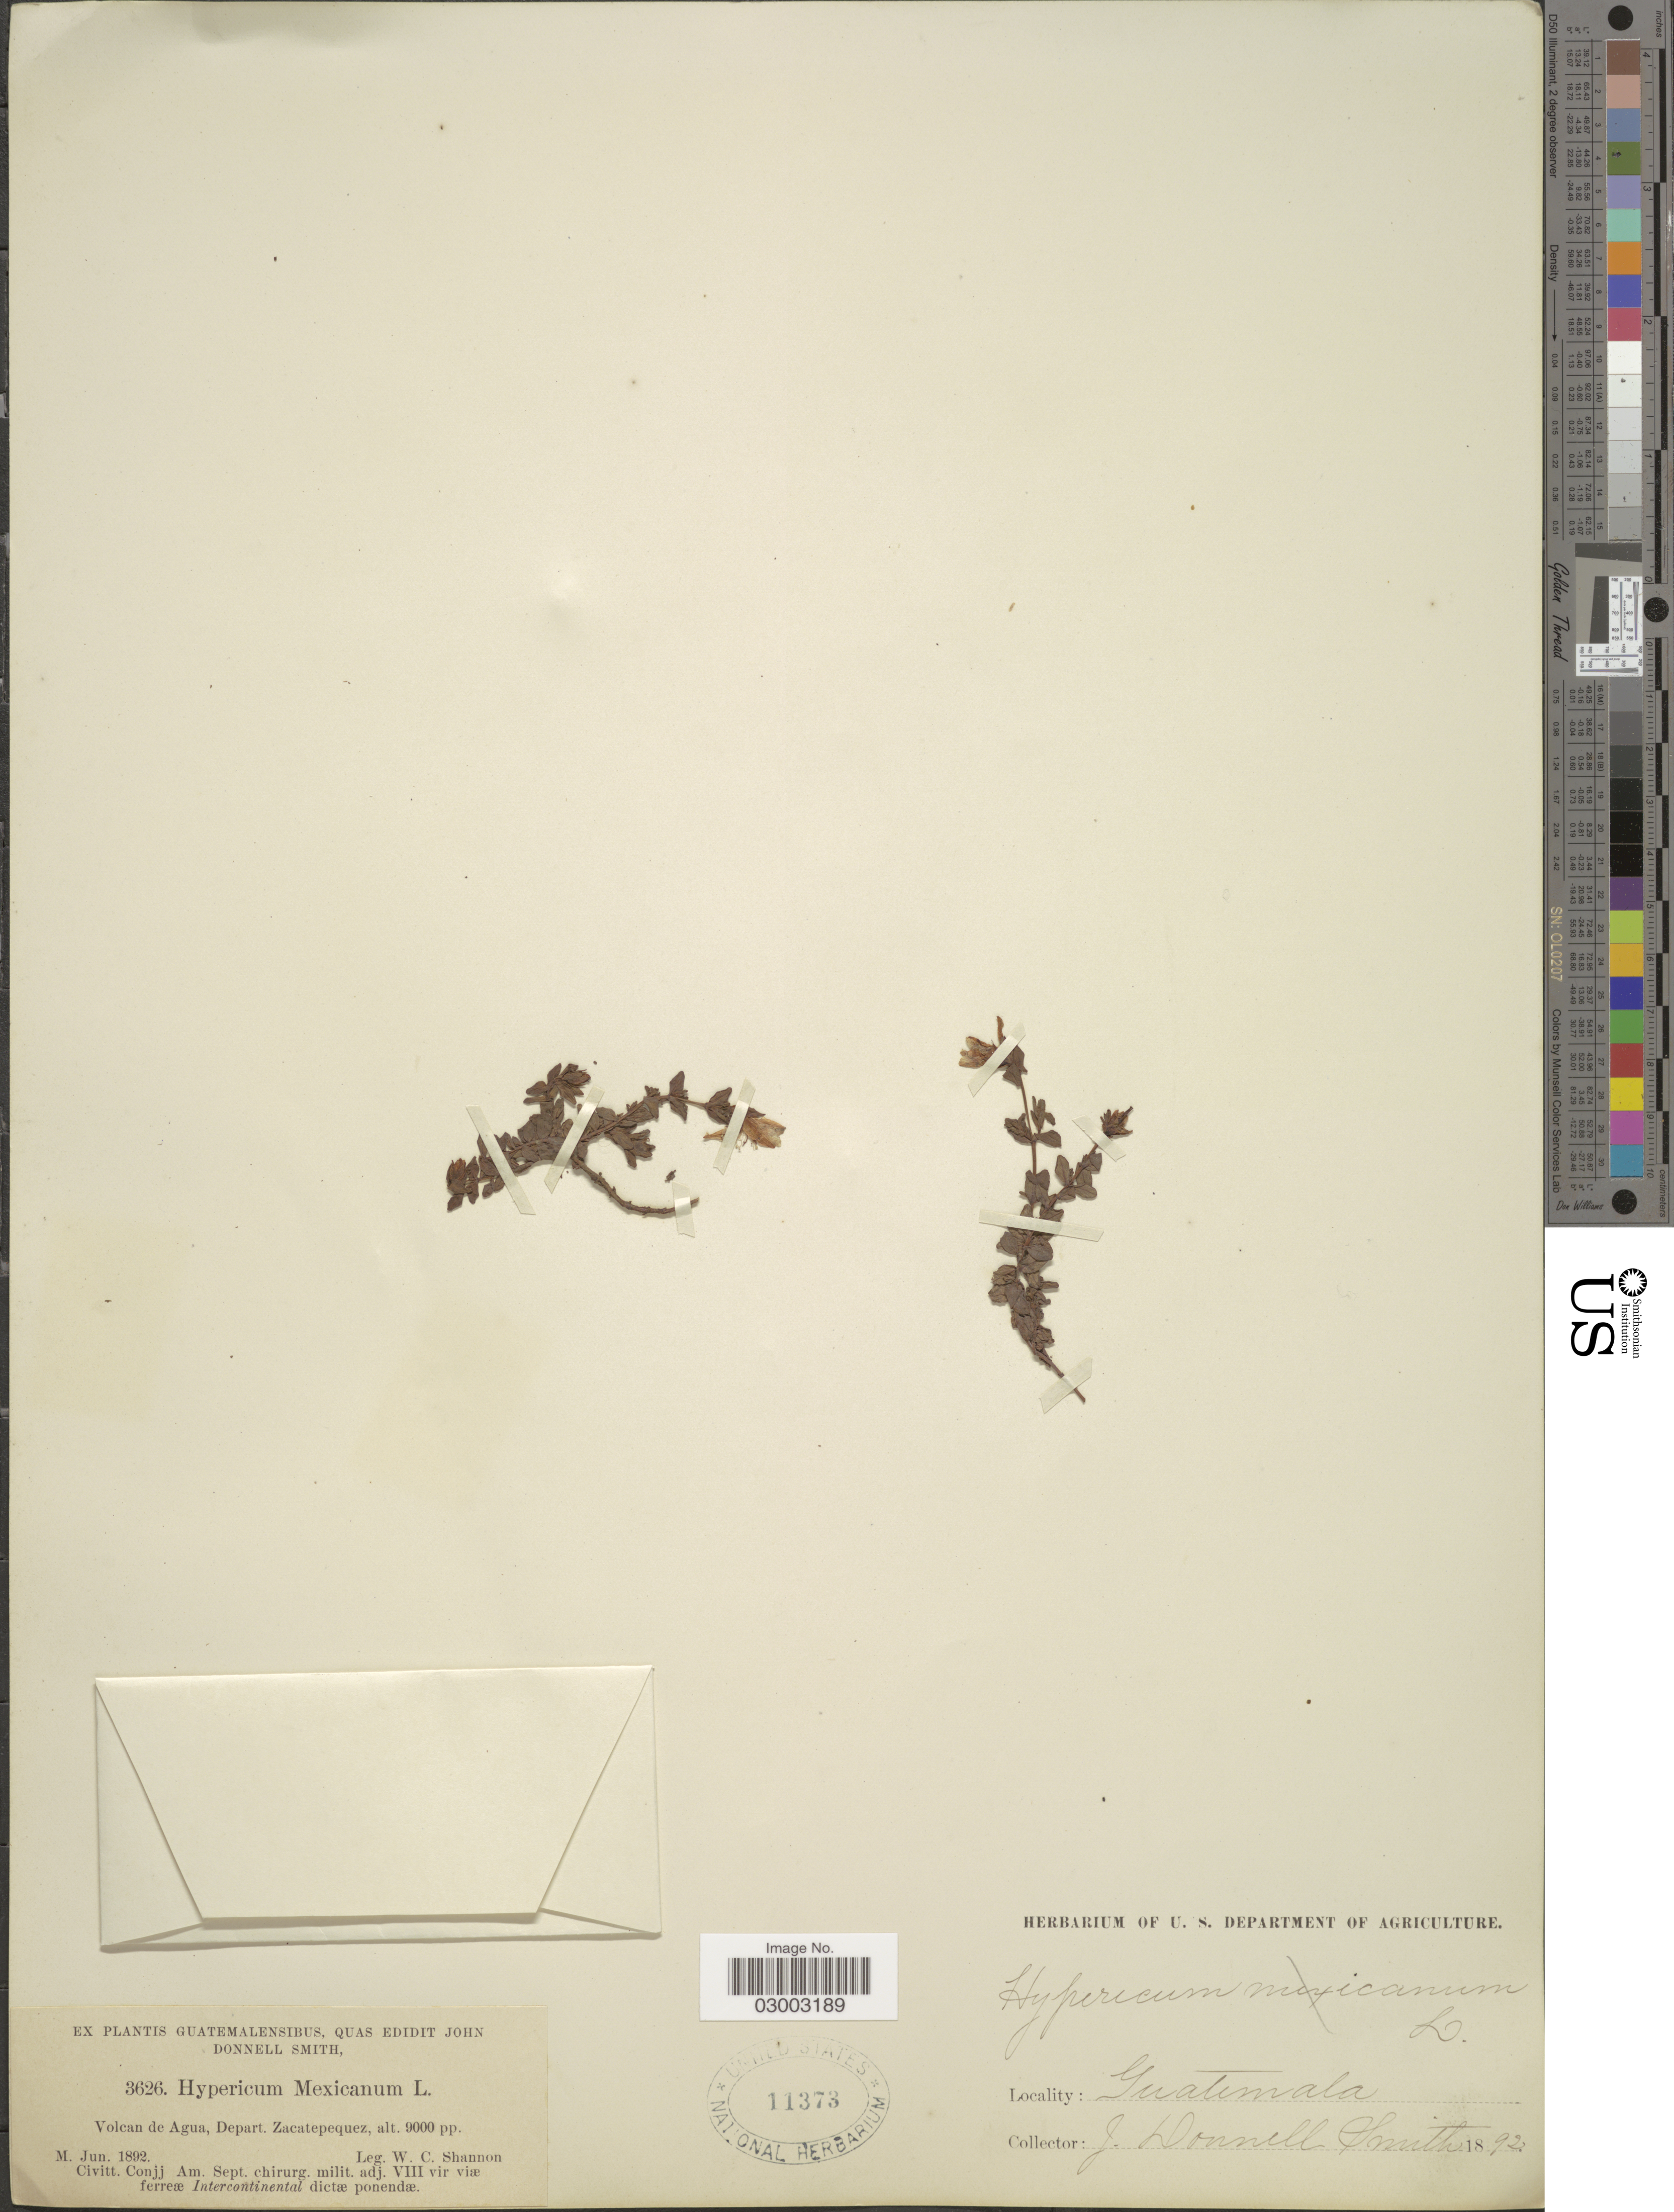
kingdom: Plantae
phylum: Tracheophyta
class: Magnoliopsida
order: Malpighiales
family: Hypericaceae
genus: Hypericum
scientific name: Hypericum epigeium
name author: R. Keller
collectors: W. C. Shannon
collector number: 3626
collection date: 1892-06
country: Guatemala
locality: Volcan de Agua, Depart, Zacatepequez.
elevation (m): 2743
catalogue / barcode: US 11373